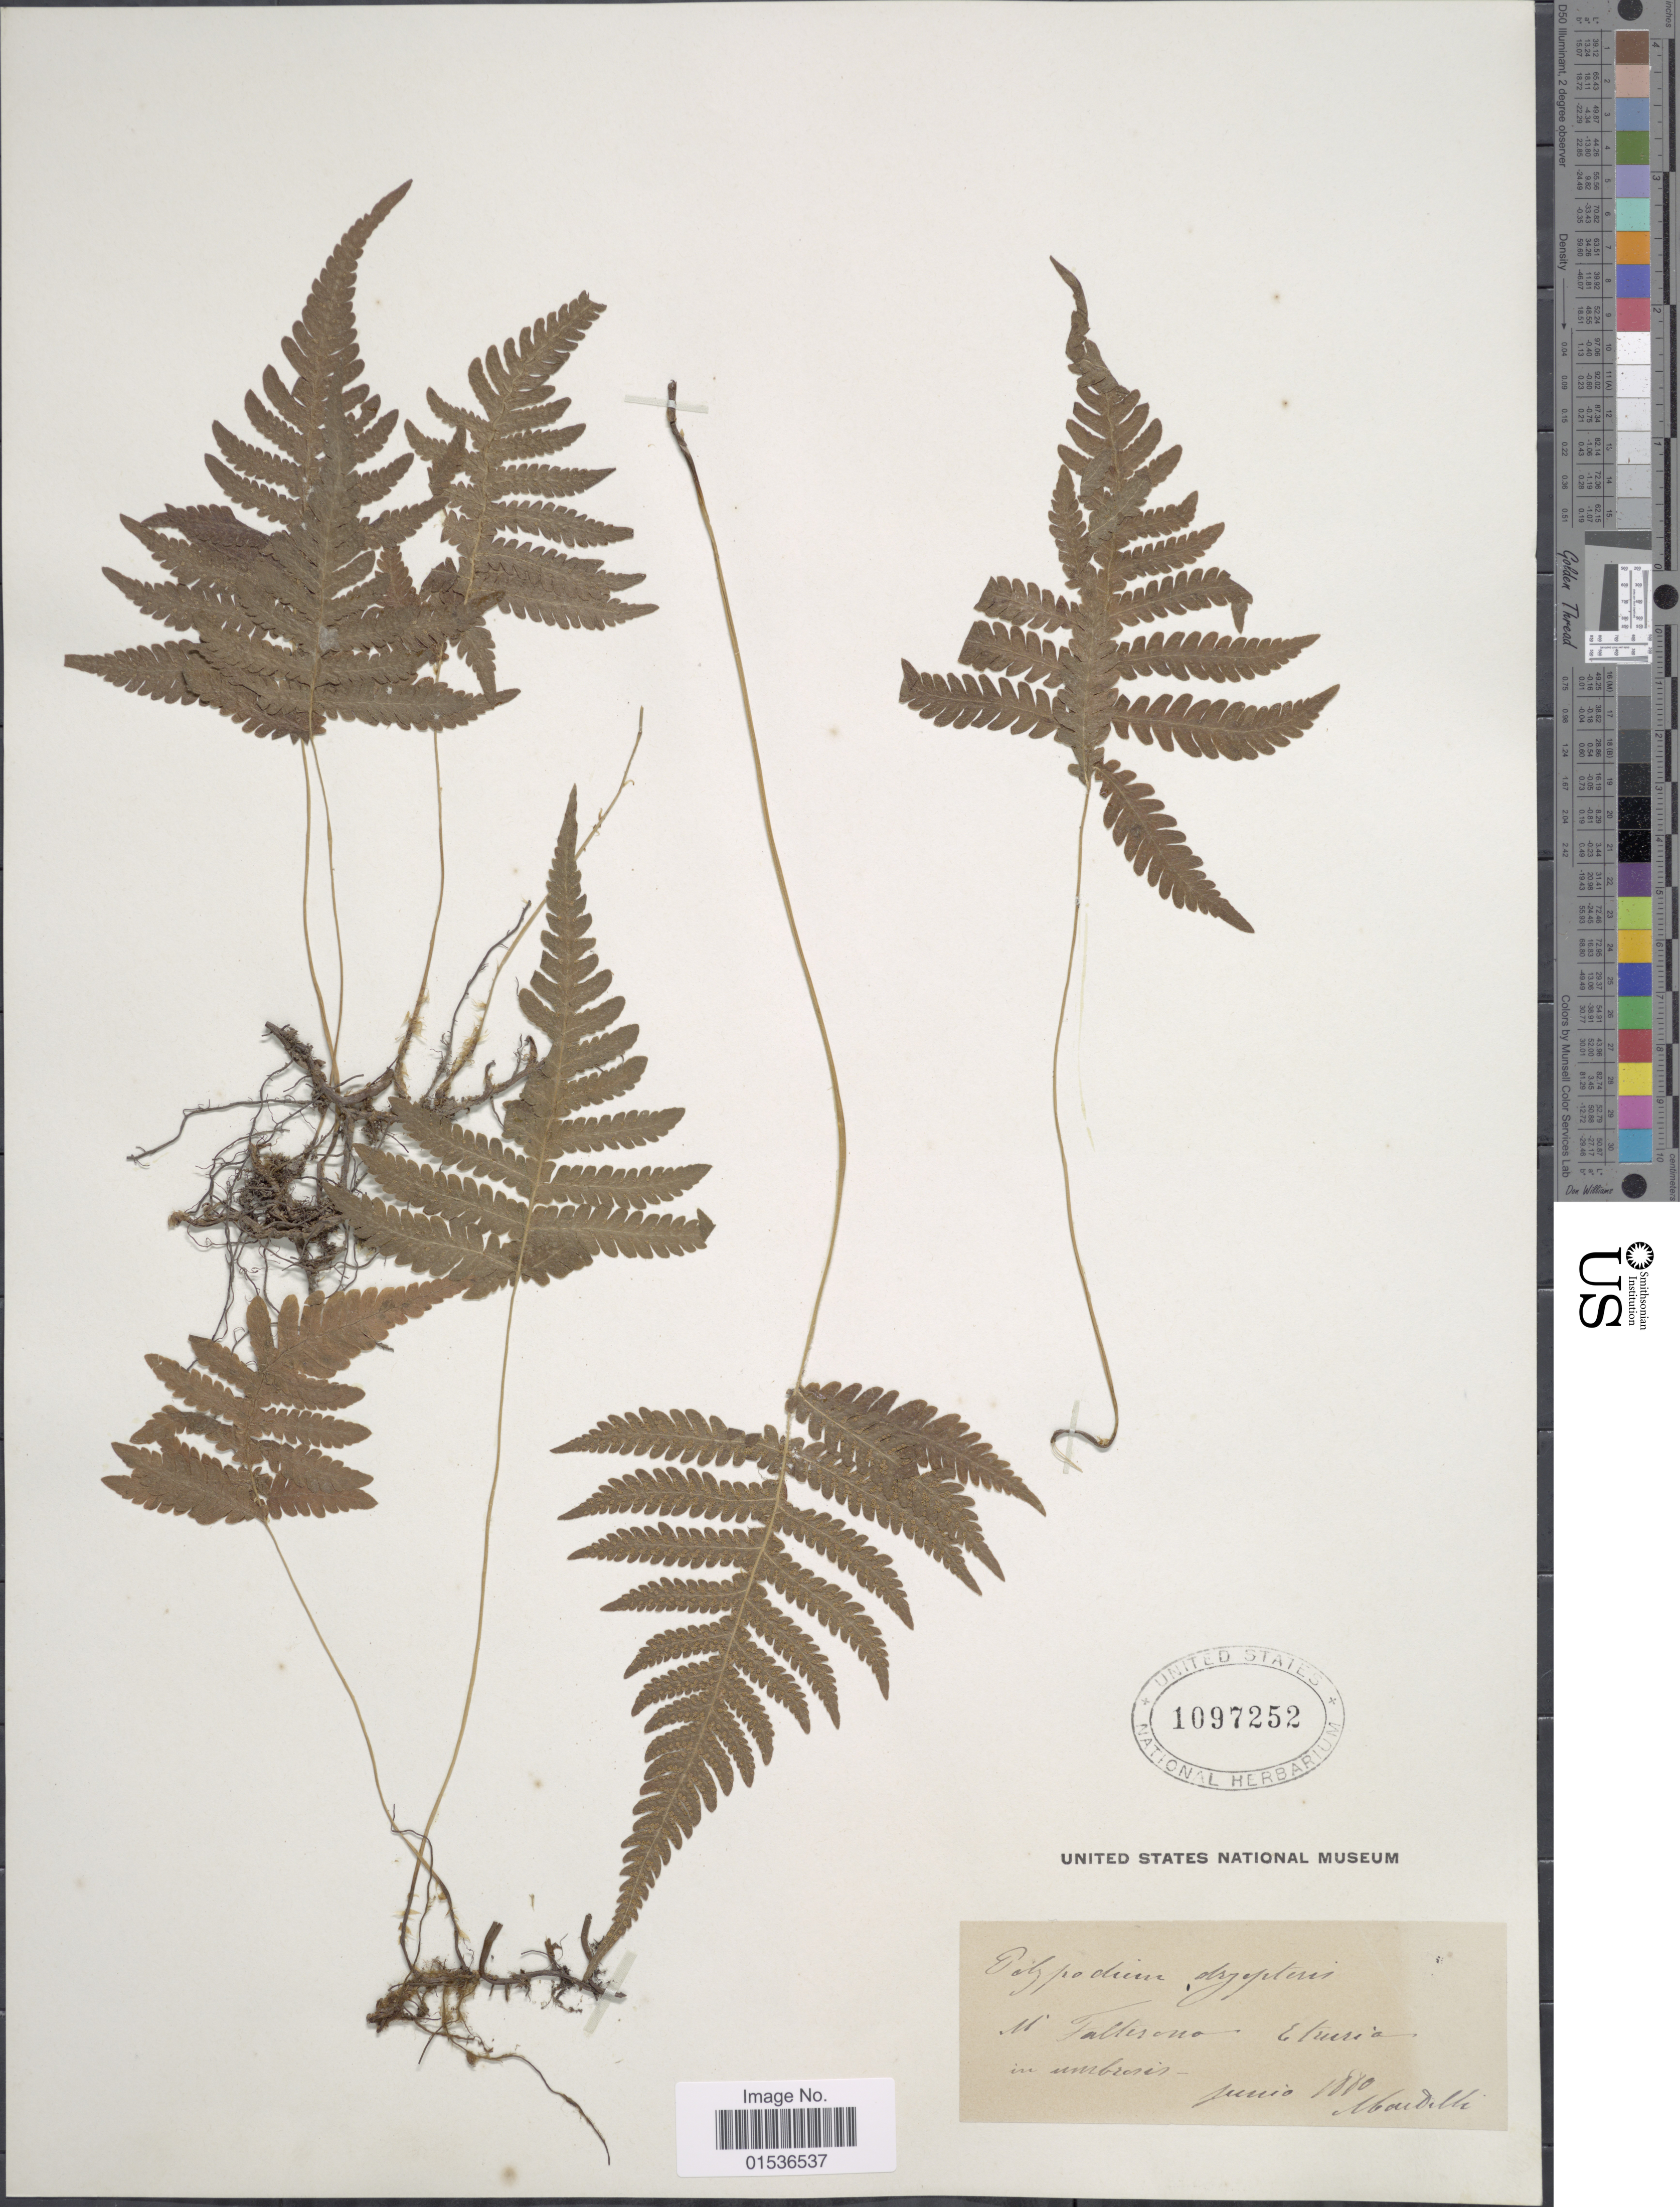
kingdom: Plantae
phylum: Tracheophyta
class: Polypodiopsida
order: Polypodiales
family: Thelypteridaceae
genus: Phegopteris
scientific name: Phegopteris connectilis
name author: (Michx.) Watt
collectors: Moudille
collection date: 1880-06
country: Italy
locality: M Fallesono E [illegible text]ria im umbrosis. [interpreted]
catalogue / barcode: US 1097252